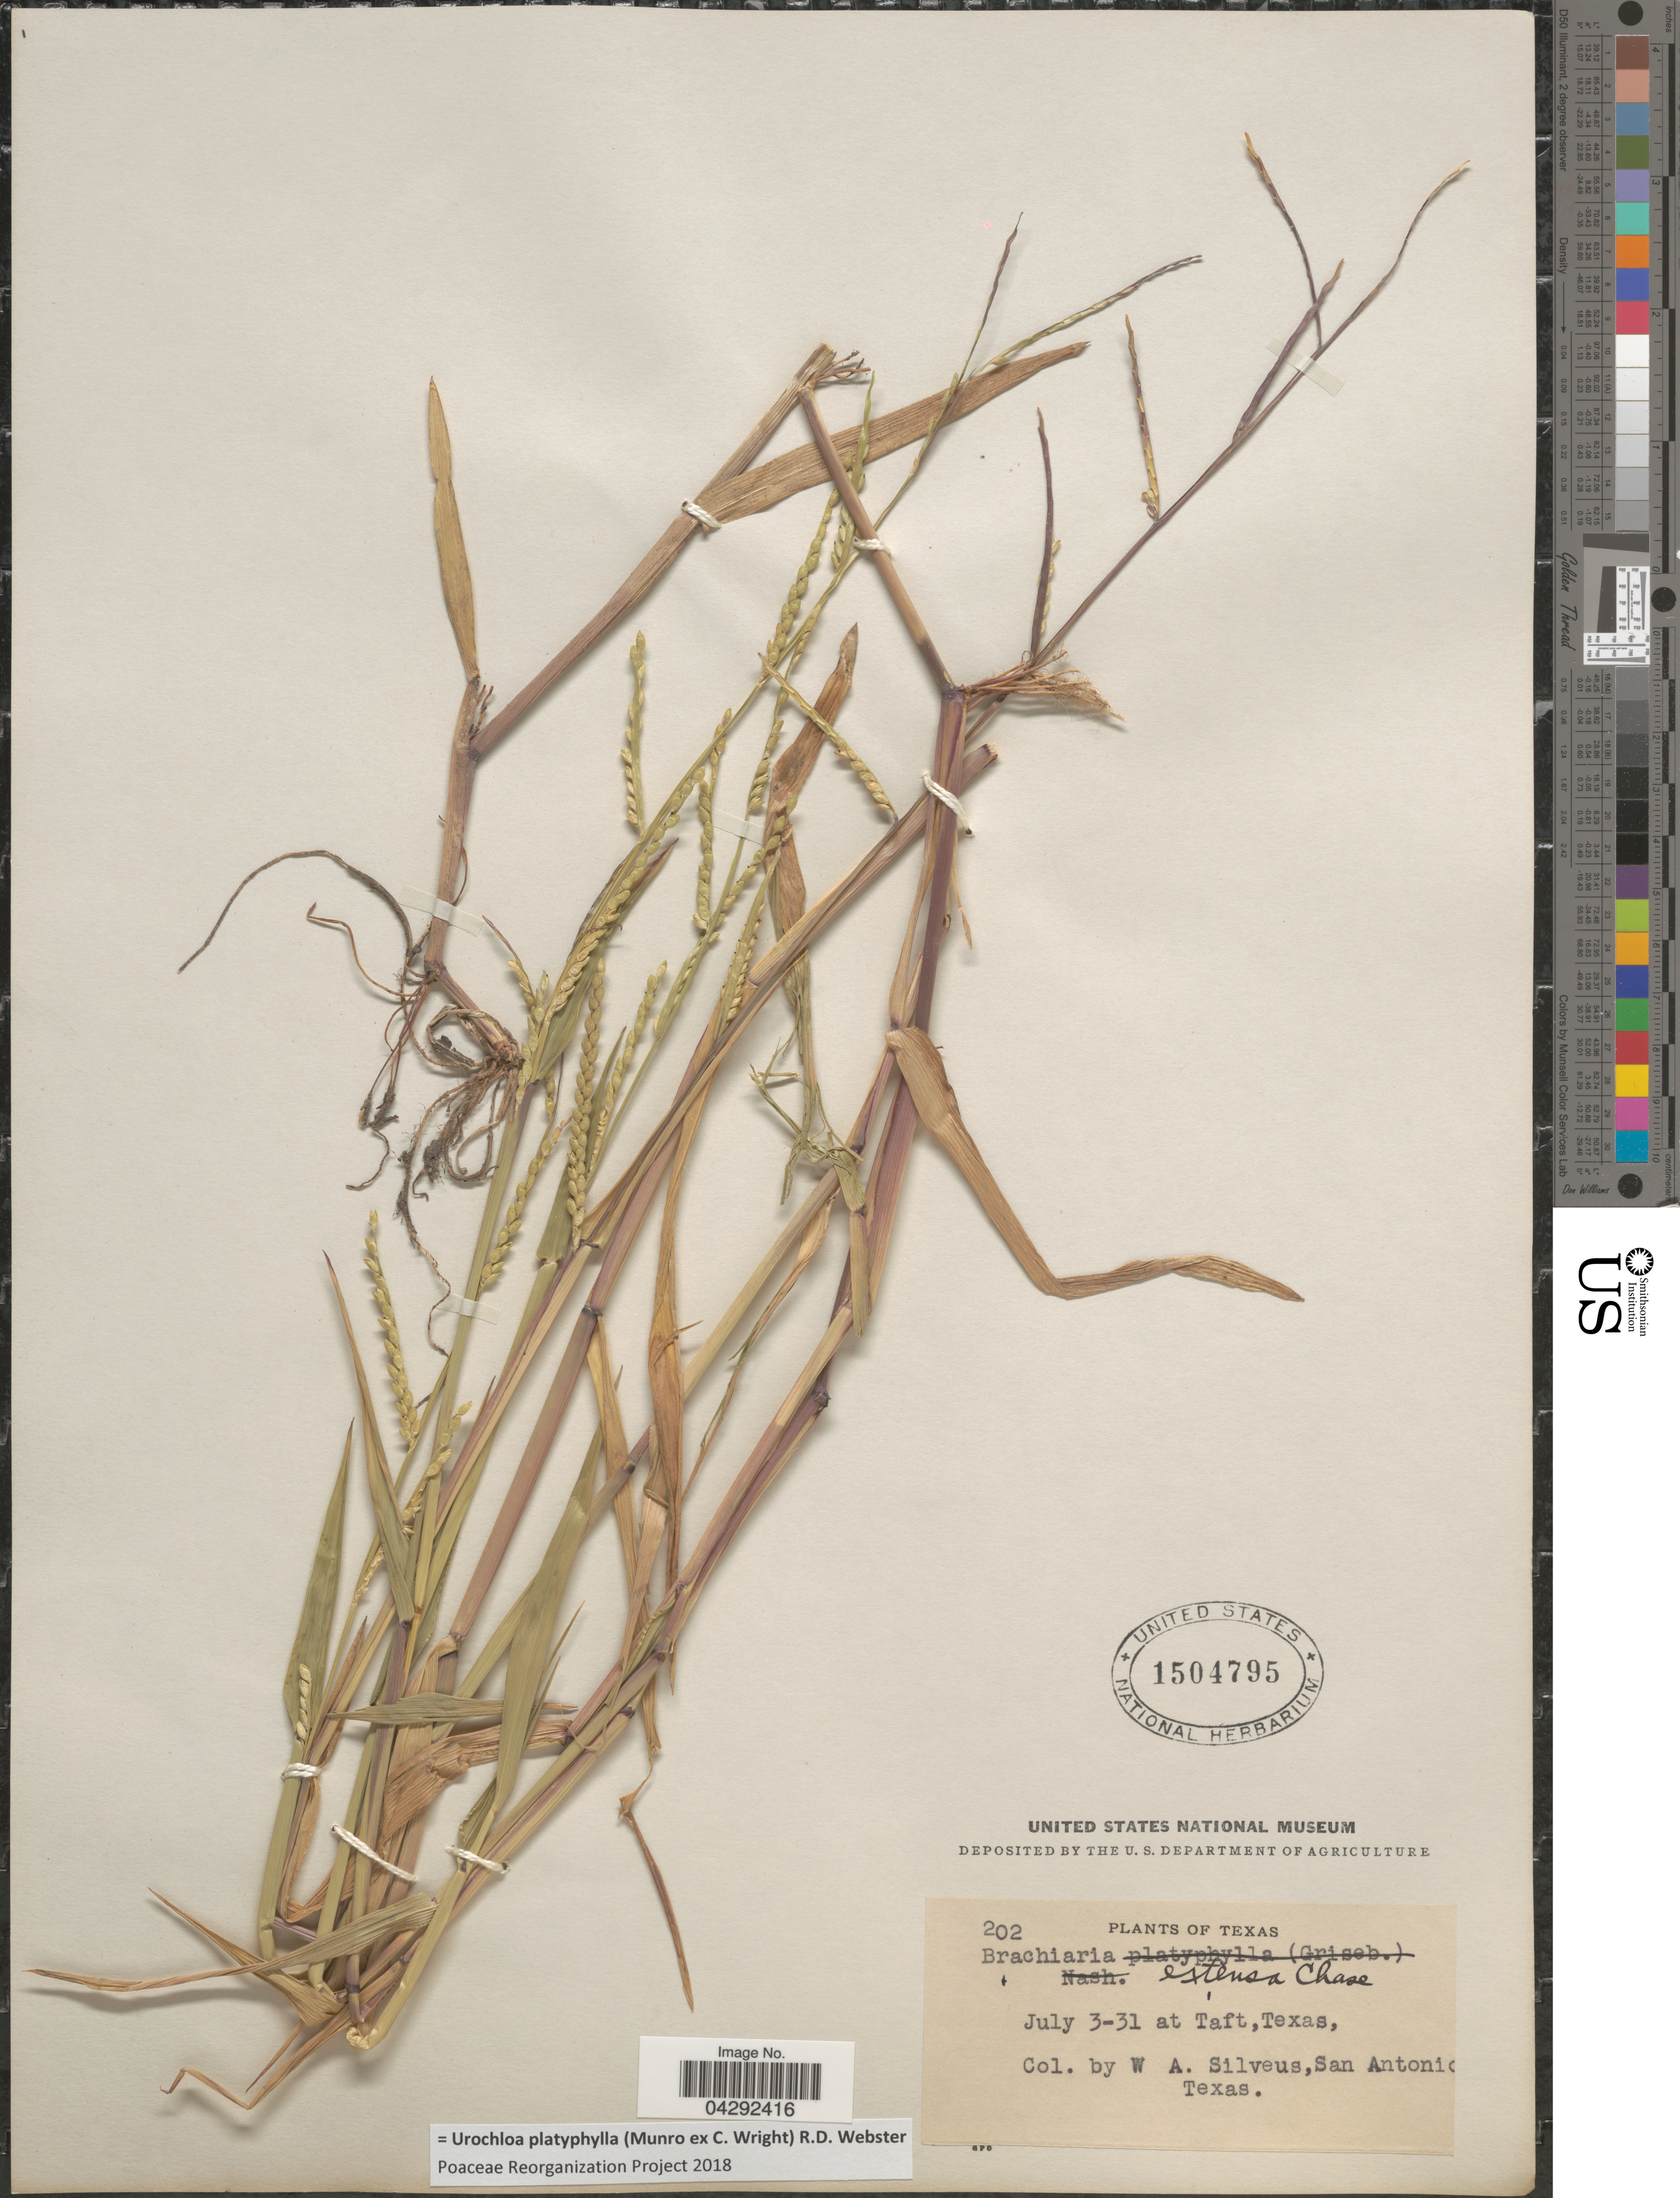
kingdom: Plantae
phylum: Tracheophyta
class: Liliopsida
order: Poales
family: Poaceae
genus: Urochloa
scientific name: Urochloa platyphylla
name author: (Munro ex C. Wright) R.D. Webster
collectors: W. Silveus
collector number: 202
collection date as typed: Transcribed d/m/y: 3/7/31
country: United States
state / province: Texas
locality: At Taft.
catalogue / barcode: US 1504795